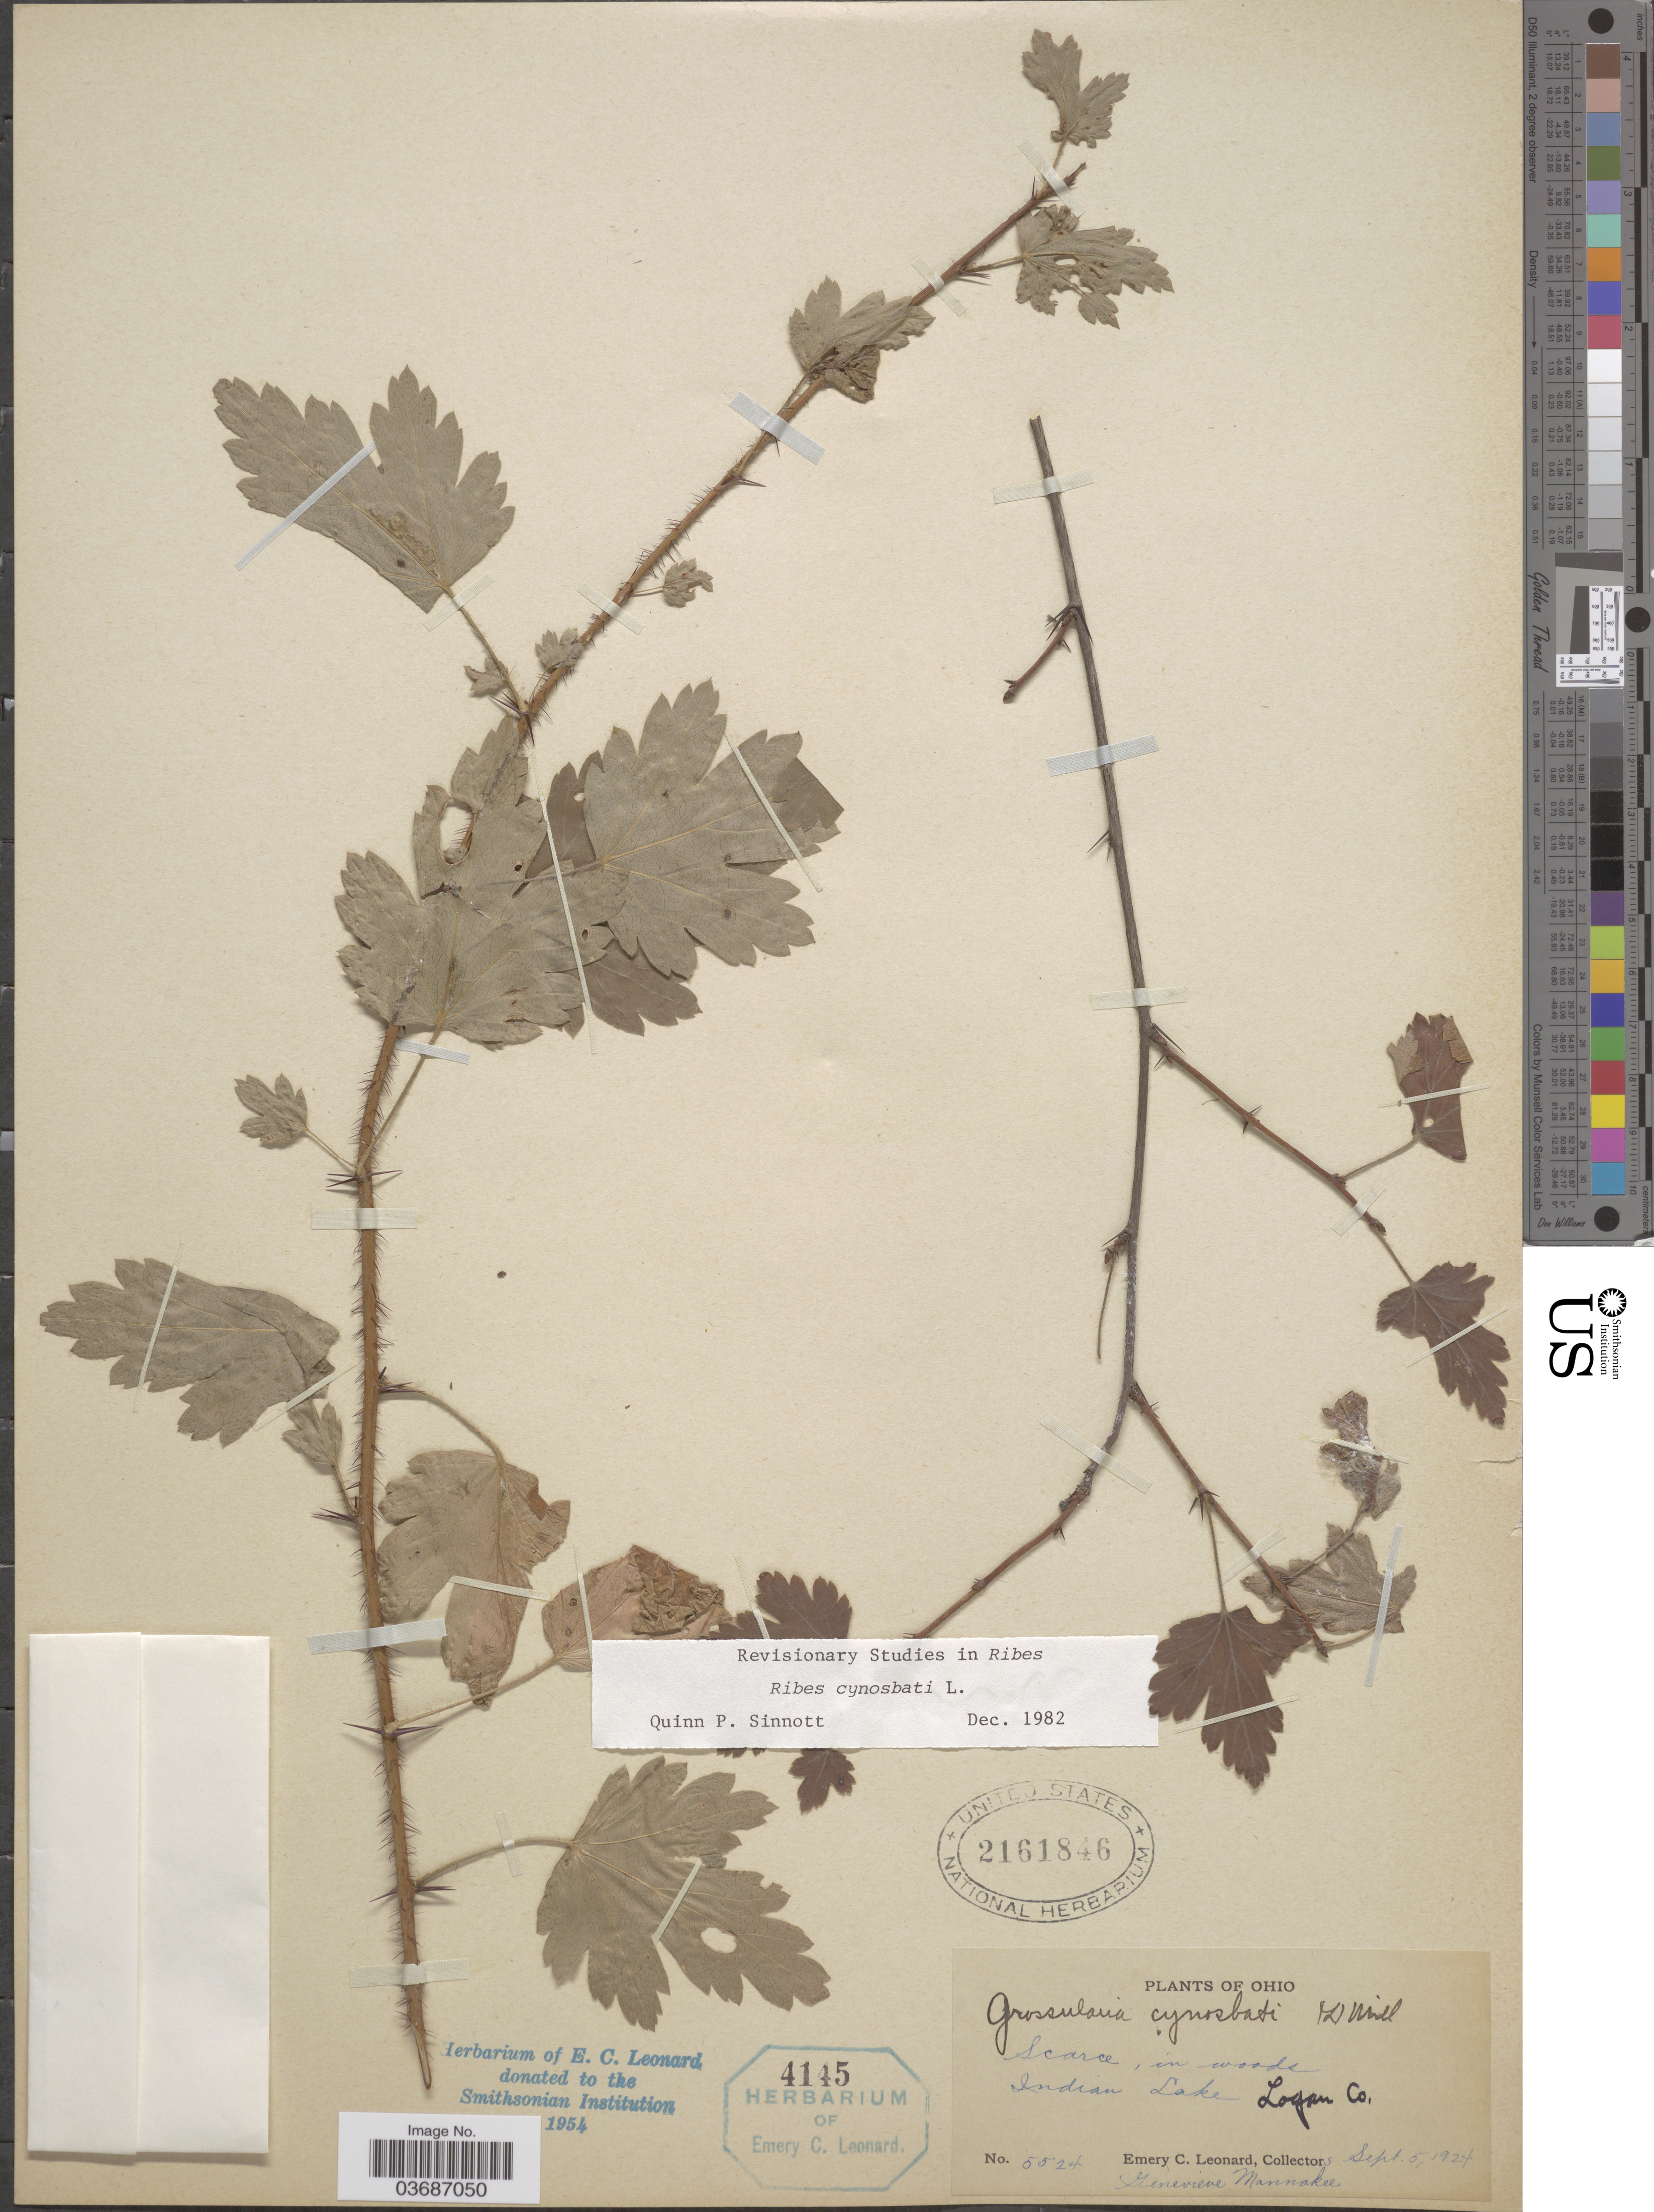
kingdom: Plantae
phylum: Tracheophyta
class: Magnoliopsida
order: Saxifragales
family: Grossulariaceae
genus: Ribes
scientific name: Ribes cynosbati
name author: L.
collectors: E. C. Leonard & G. Mannakee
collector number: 5524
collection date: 1924-09-05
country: United States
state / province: Ohio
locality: Scarce, in woods. Indian Lake. Logan Co.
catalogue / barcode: US 2161846